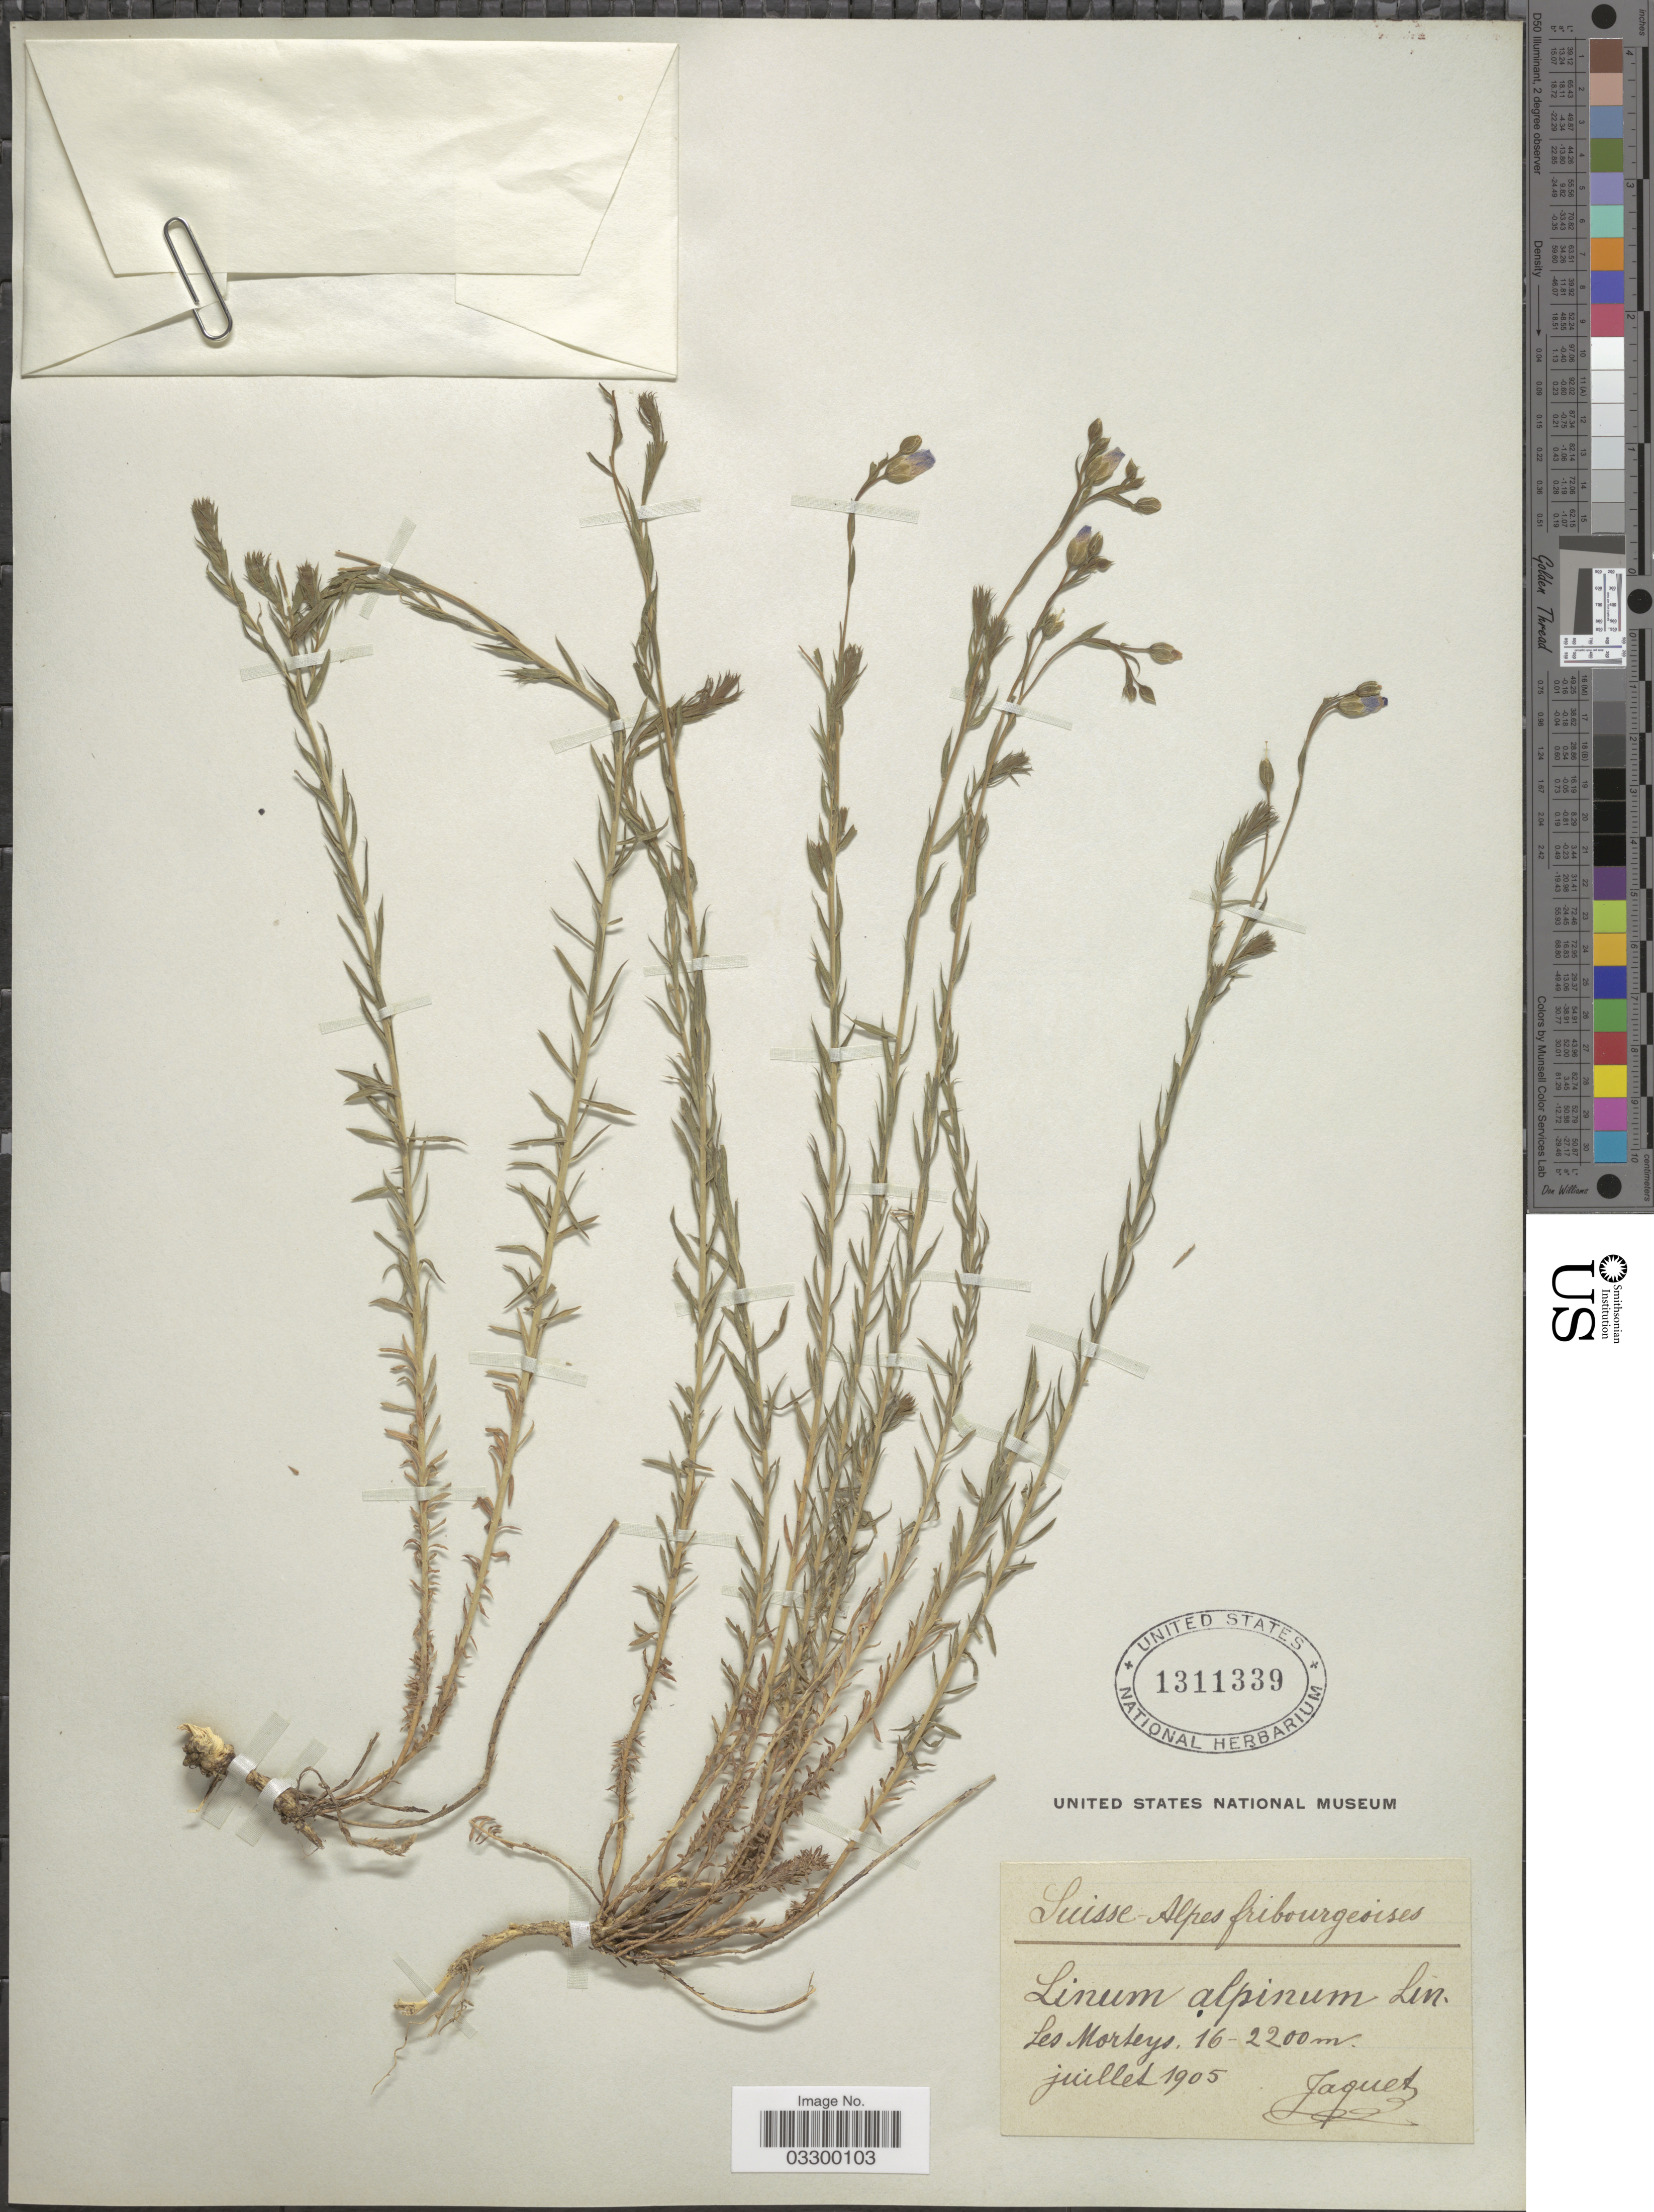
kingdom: Plantae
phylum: Tracheophyta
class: Magnoliopsida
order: Malpighiales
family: Linaceae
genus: Linum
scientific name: Linum alpinum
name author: Jacq.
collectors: -. Jaquet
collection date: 1905-07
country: Switzerland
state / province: Fribourg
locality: Suisse-Alpes fribourgeoises. Les Morteys.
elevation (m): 1600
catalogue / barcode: US 1311339